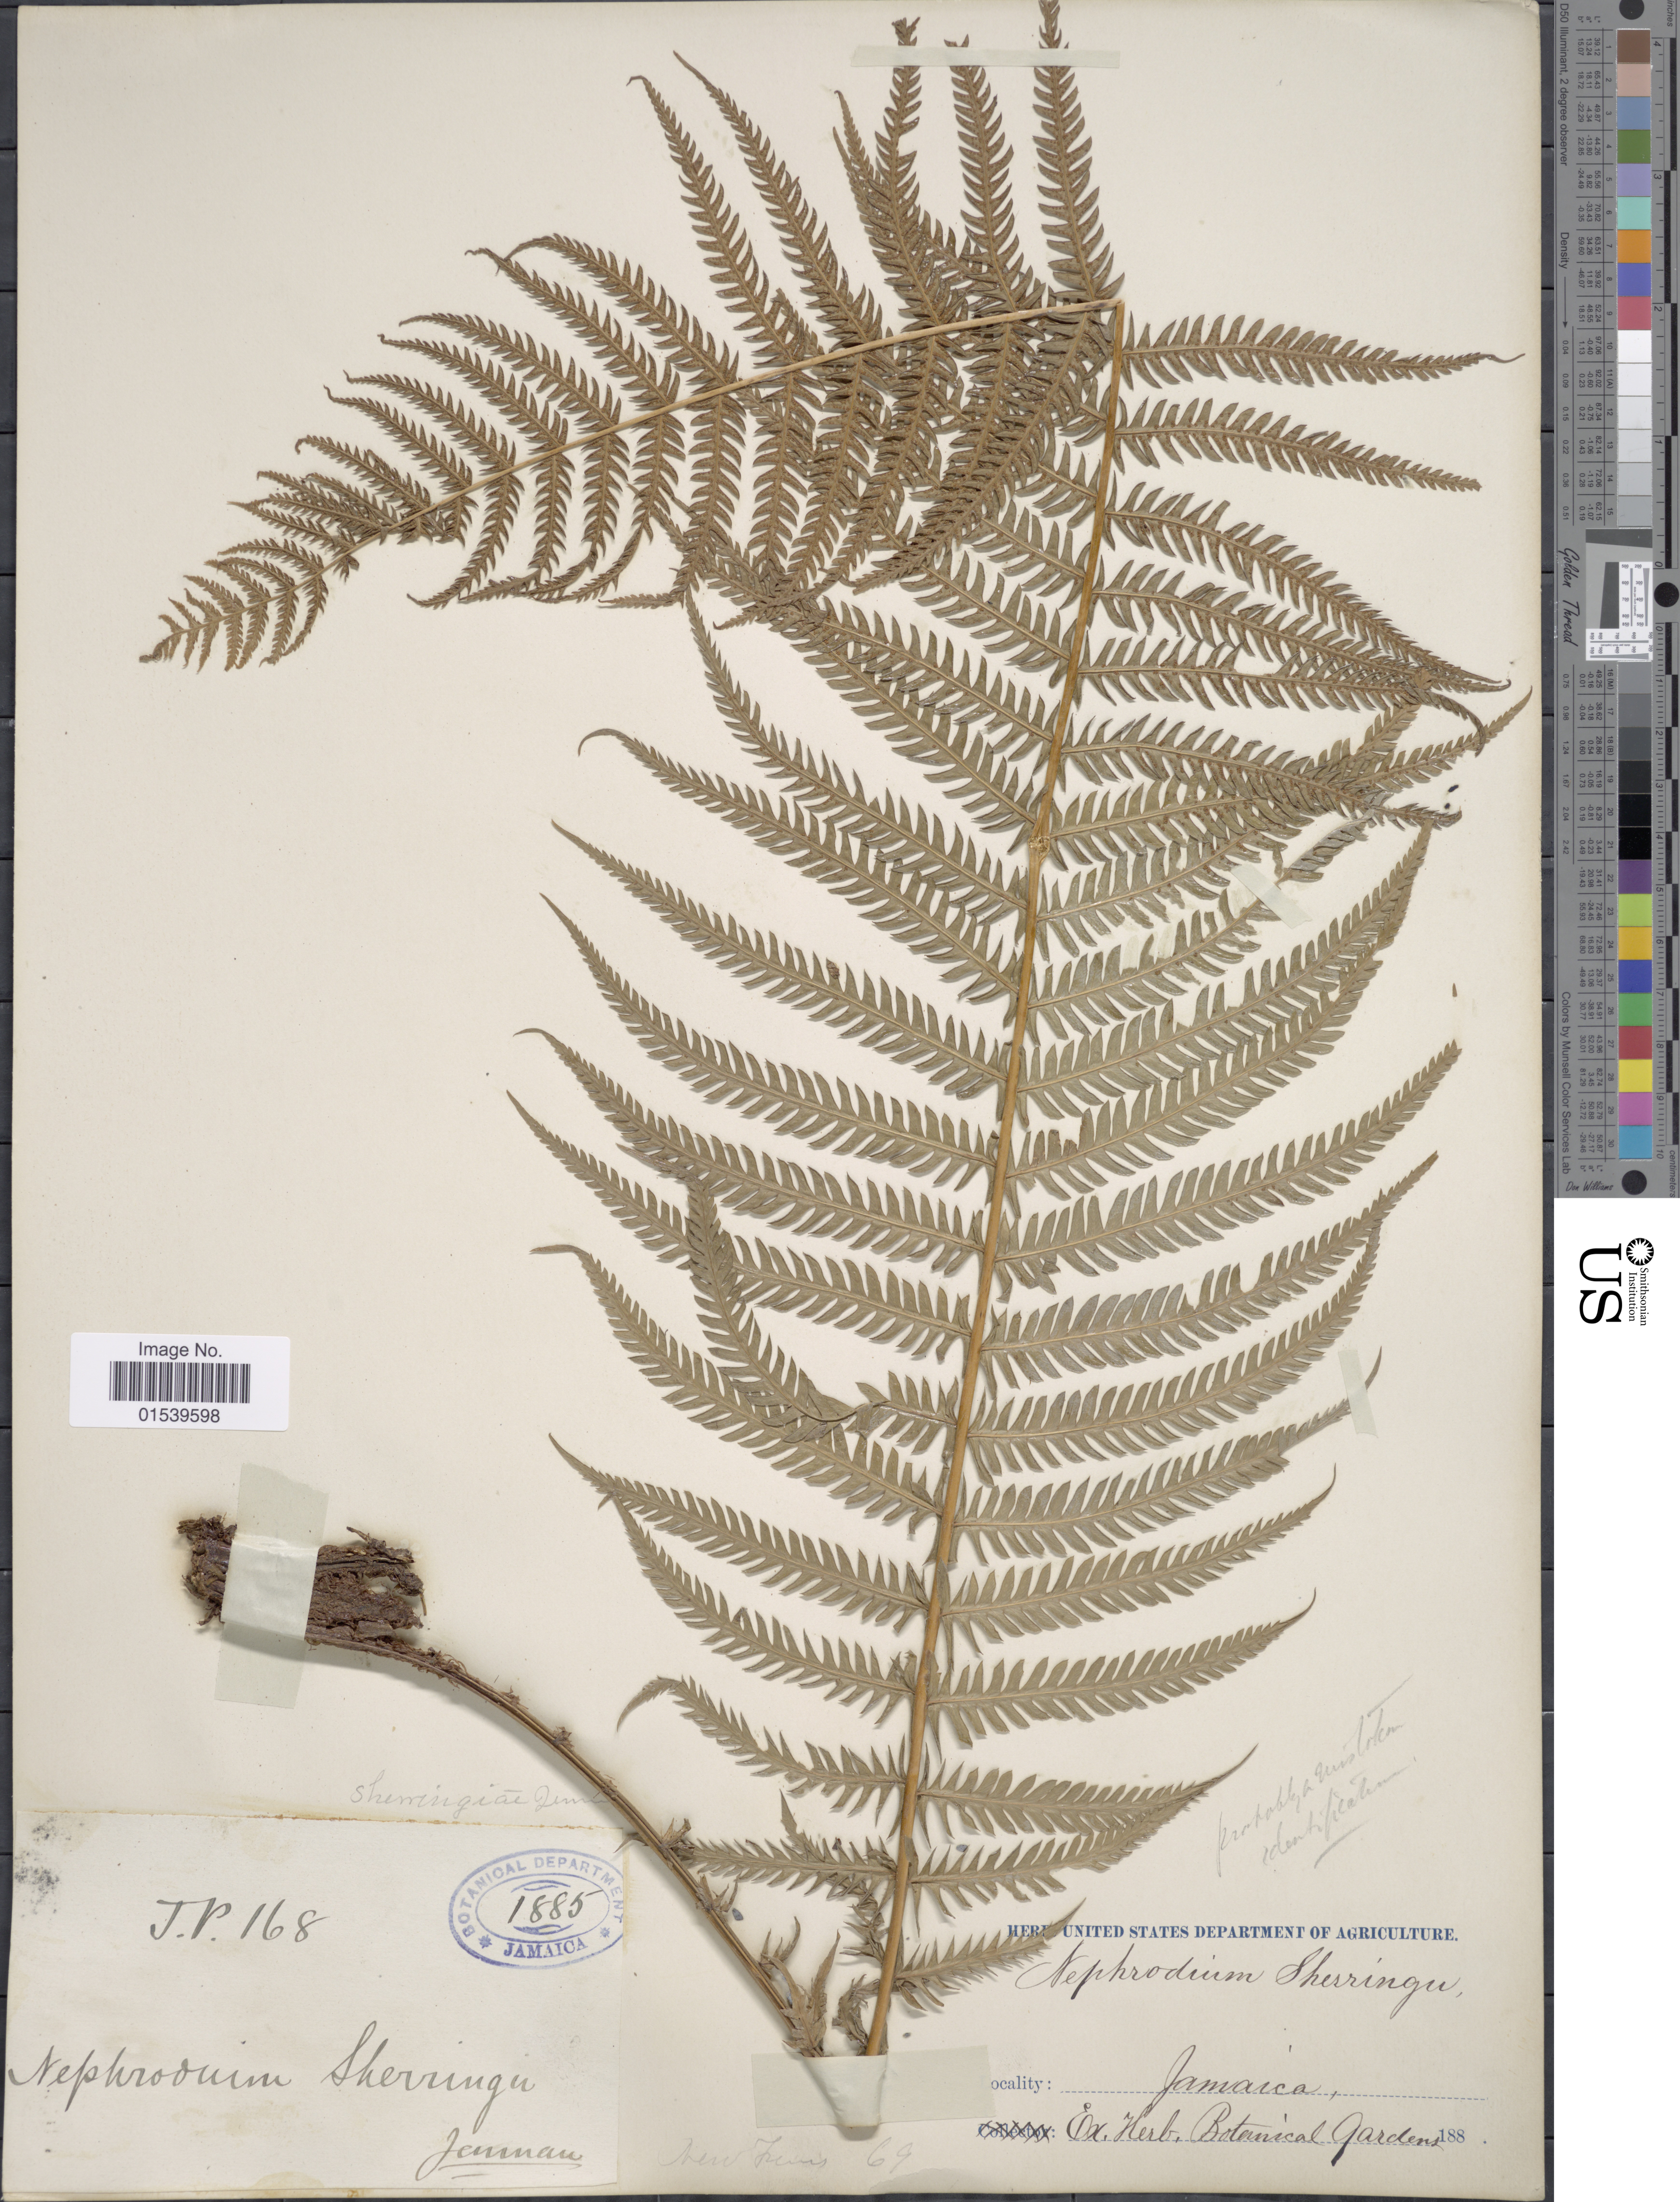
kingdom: Plantae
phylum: Tracheophyta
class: Polypodiopsida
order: Polypodiales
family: Thelypteridaceae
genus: Amauropelta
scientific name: Amauropelta resinifera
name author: (Desv.) Pic. Serm.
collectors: J.P.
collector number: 168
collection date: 1885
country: Jamaica